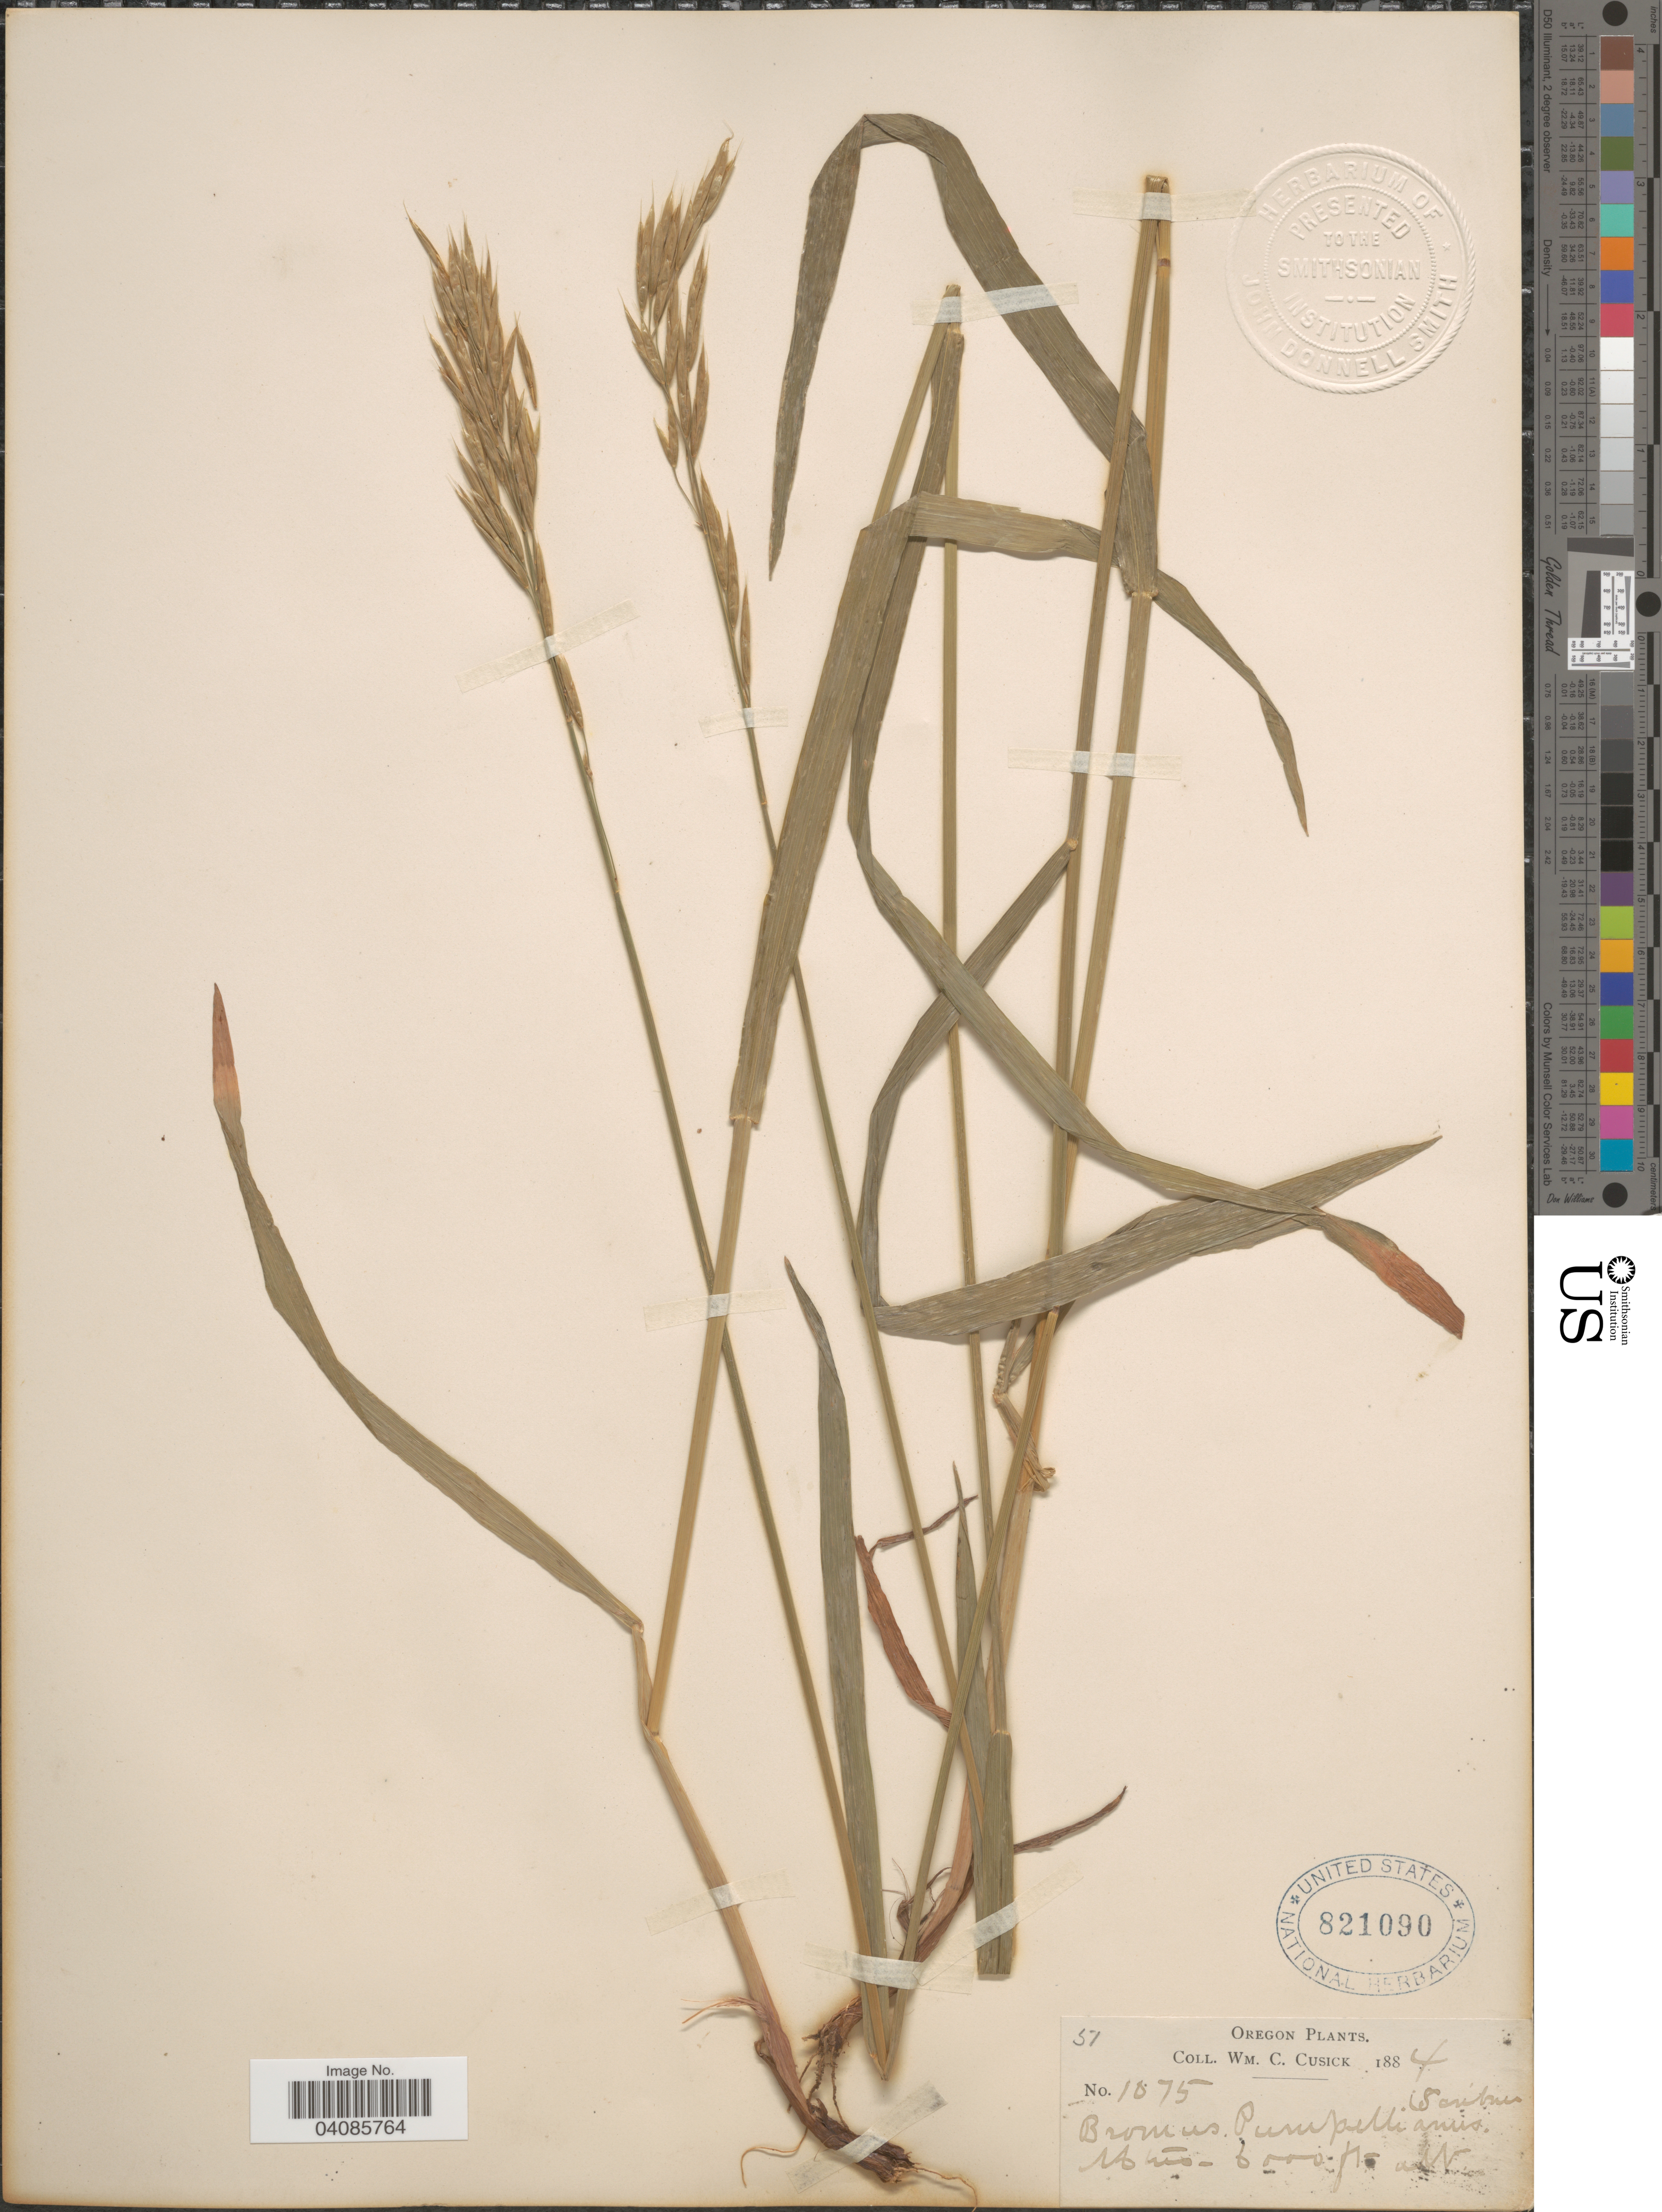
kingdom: Plantae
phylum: Tracheophyta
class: Liliopsida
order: Poales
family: Poaceae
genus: Bromus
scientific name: Bromus suksdorfii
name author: Vasey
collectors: W. C. Cusick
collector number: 1075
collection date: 1884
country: United States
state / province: Oregon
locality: Mtns.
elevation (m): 1829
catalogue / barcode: US 821090